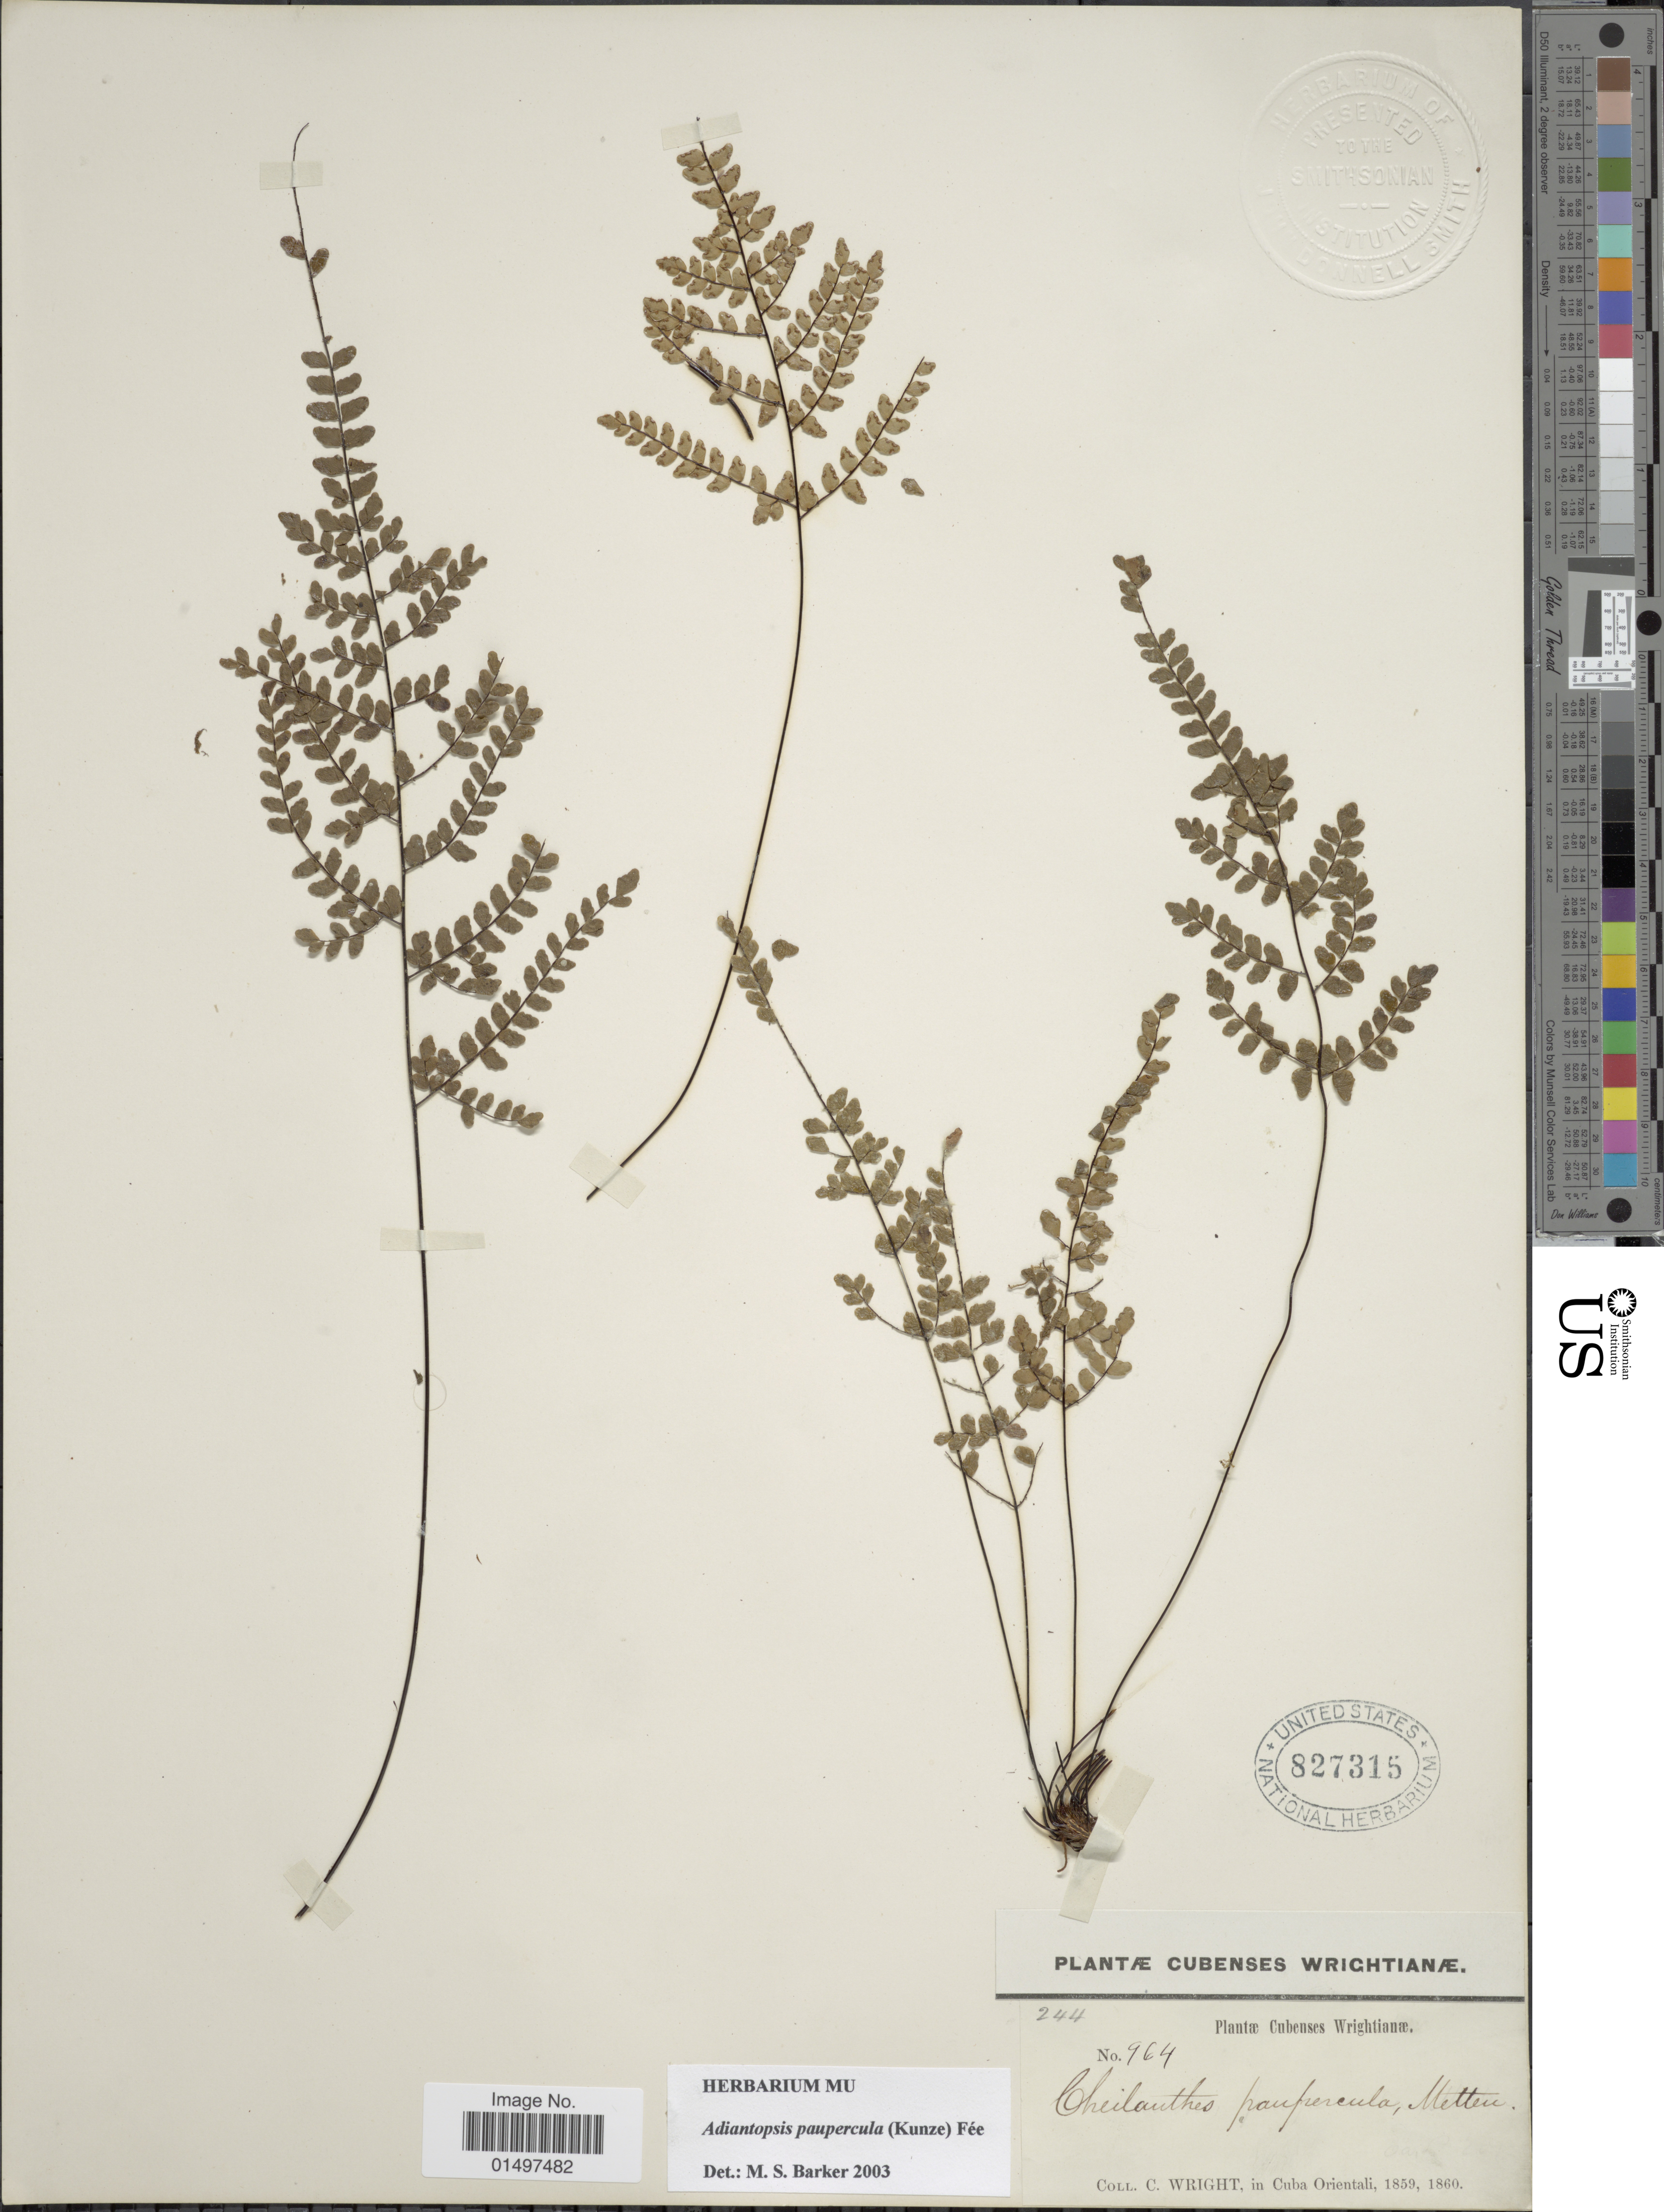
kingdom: Plantae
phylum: Tracheophyta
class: Polypodiopsida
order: Polypodiales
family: Pteridaceae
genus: Adiantopsis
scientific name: Adiantopsis paupercula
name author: (Kunze) Fée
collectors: C. Wright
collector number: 244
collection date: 1859/1860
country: Cuba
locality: Cubenses Wrightianae. In Cuba Orientali.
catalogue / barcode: US 827315